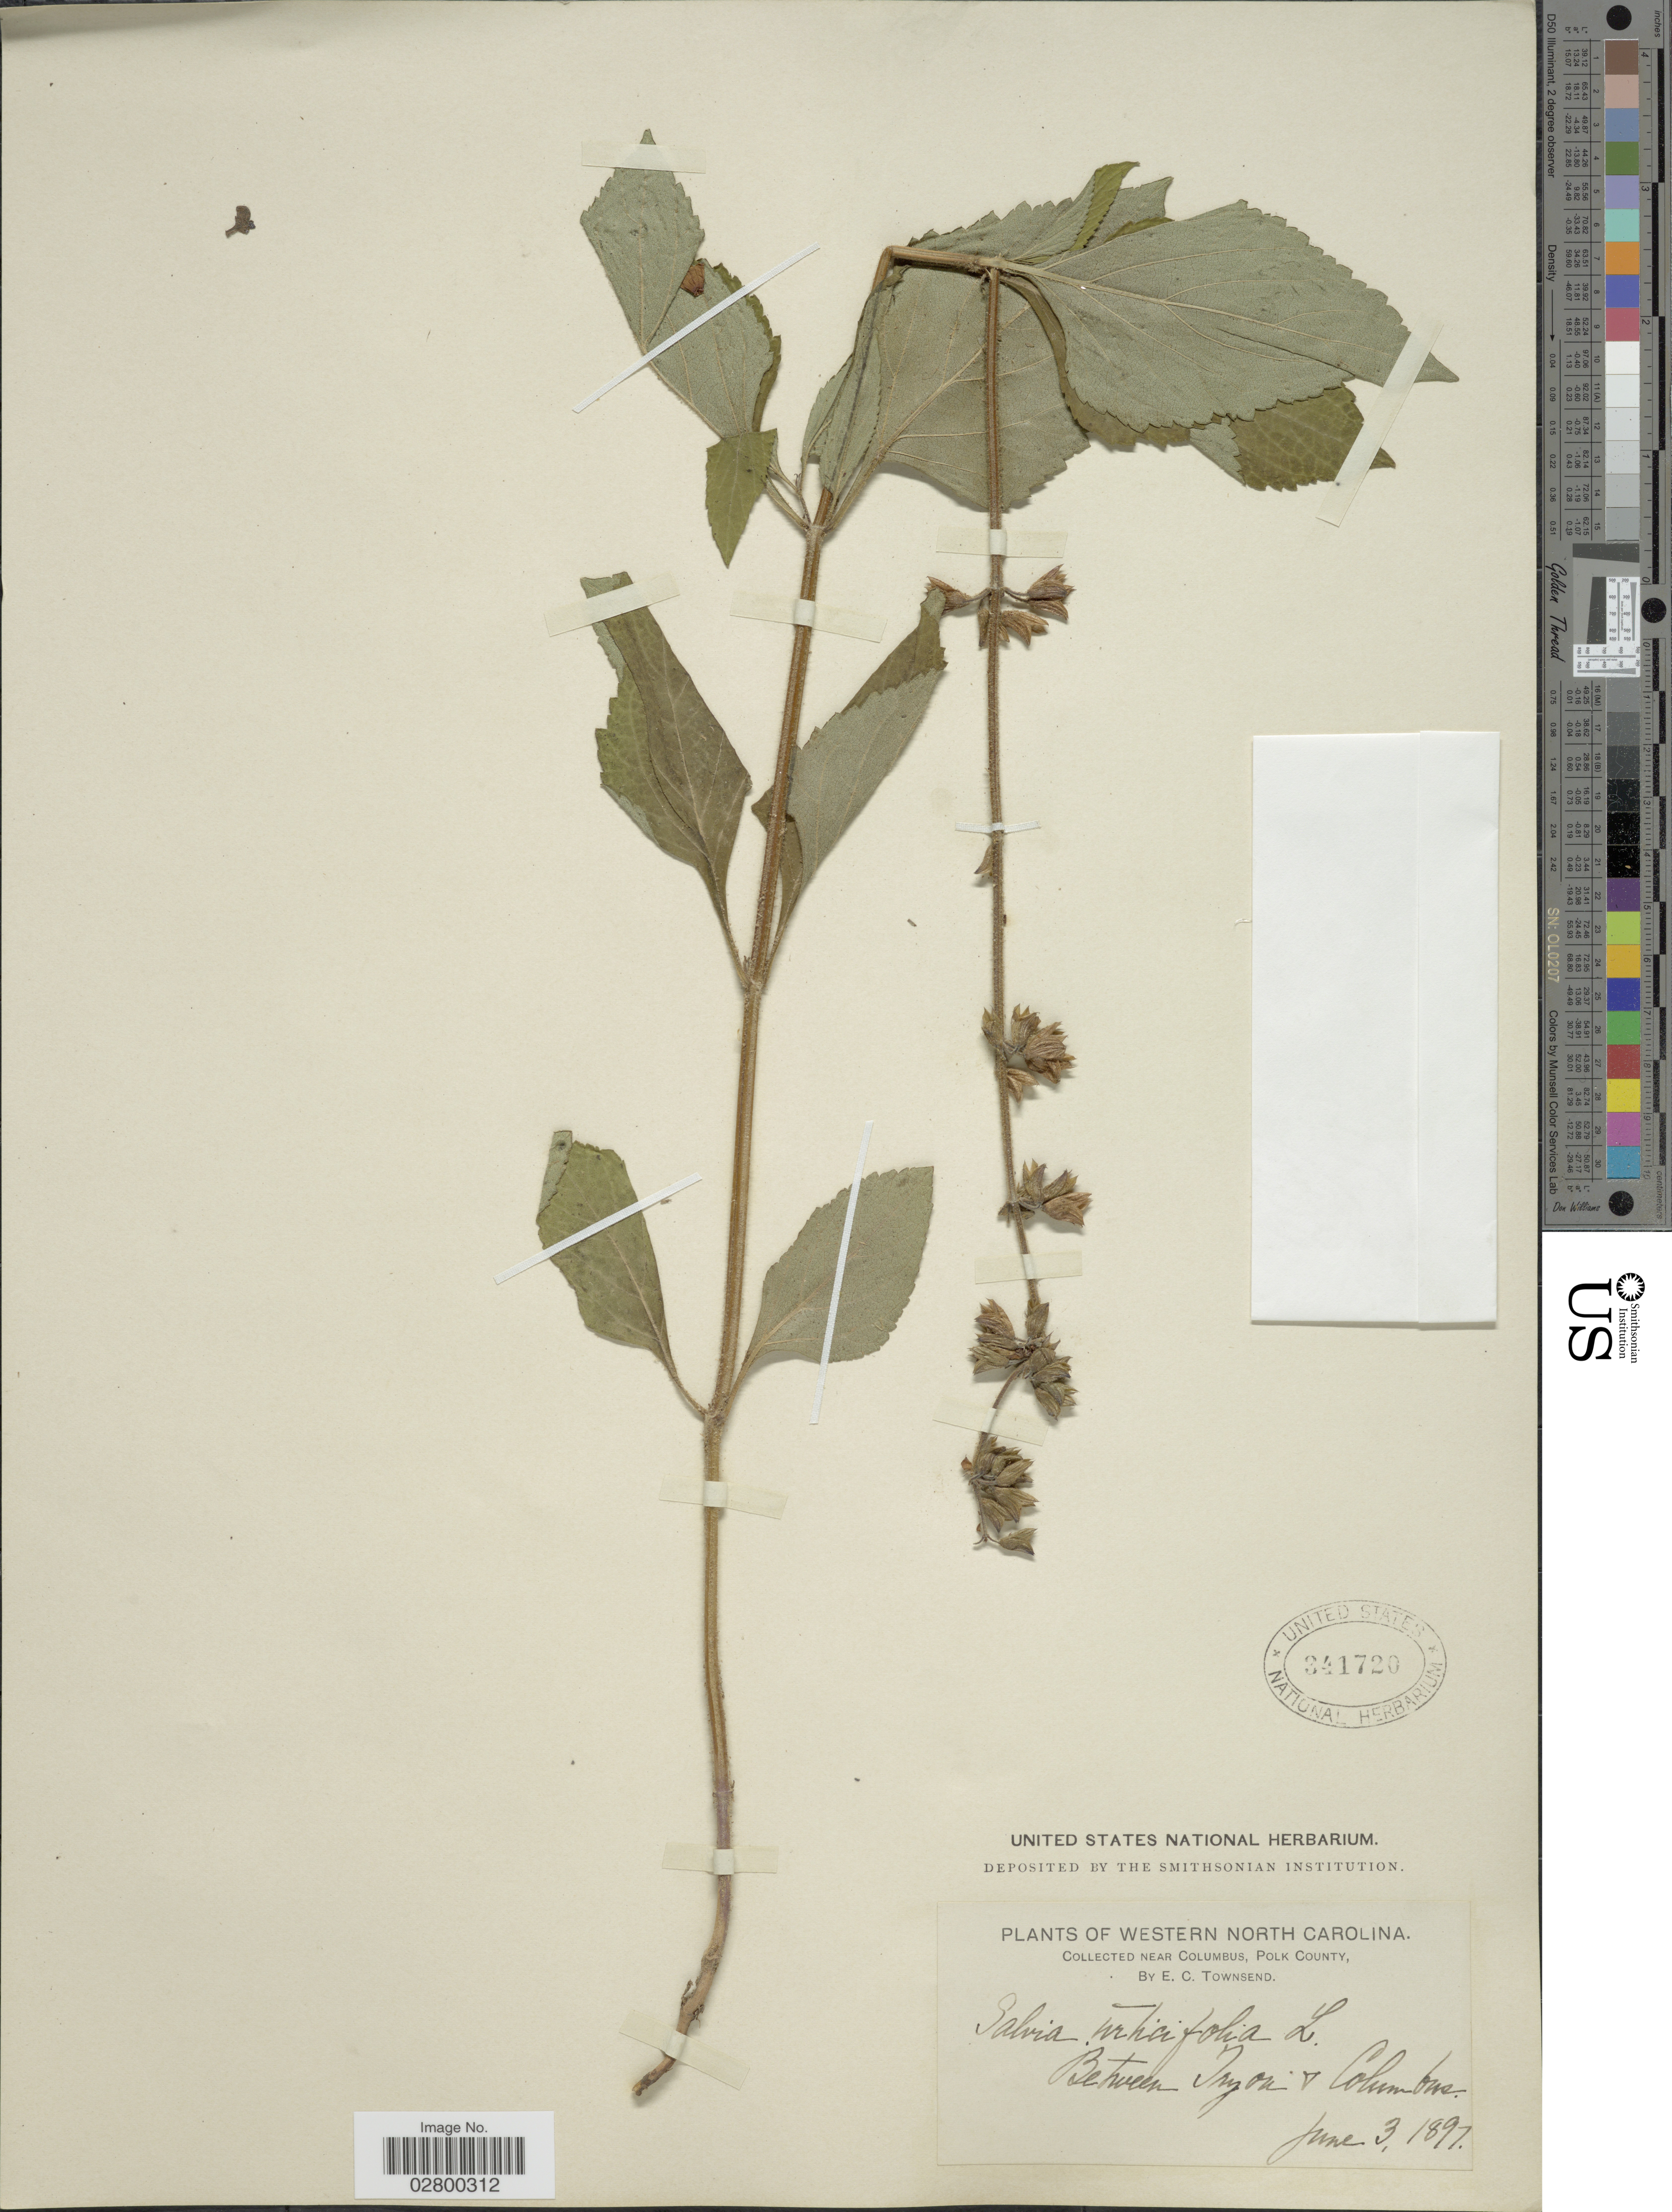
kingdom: Plantae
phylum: Tracheophyta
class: Magnoliopsida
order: Lamiales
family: Lamiaceae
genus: Salvia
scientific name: Salvia urticifolia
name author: L.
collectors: E. C. Townsend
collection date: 1897-06-03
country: United States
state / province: North Carolina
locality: Western North Carolina, Near Columbus, Polk County, Between Tryon & Columbus.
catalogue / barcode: US 341720